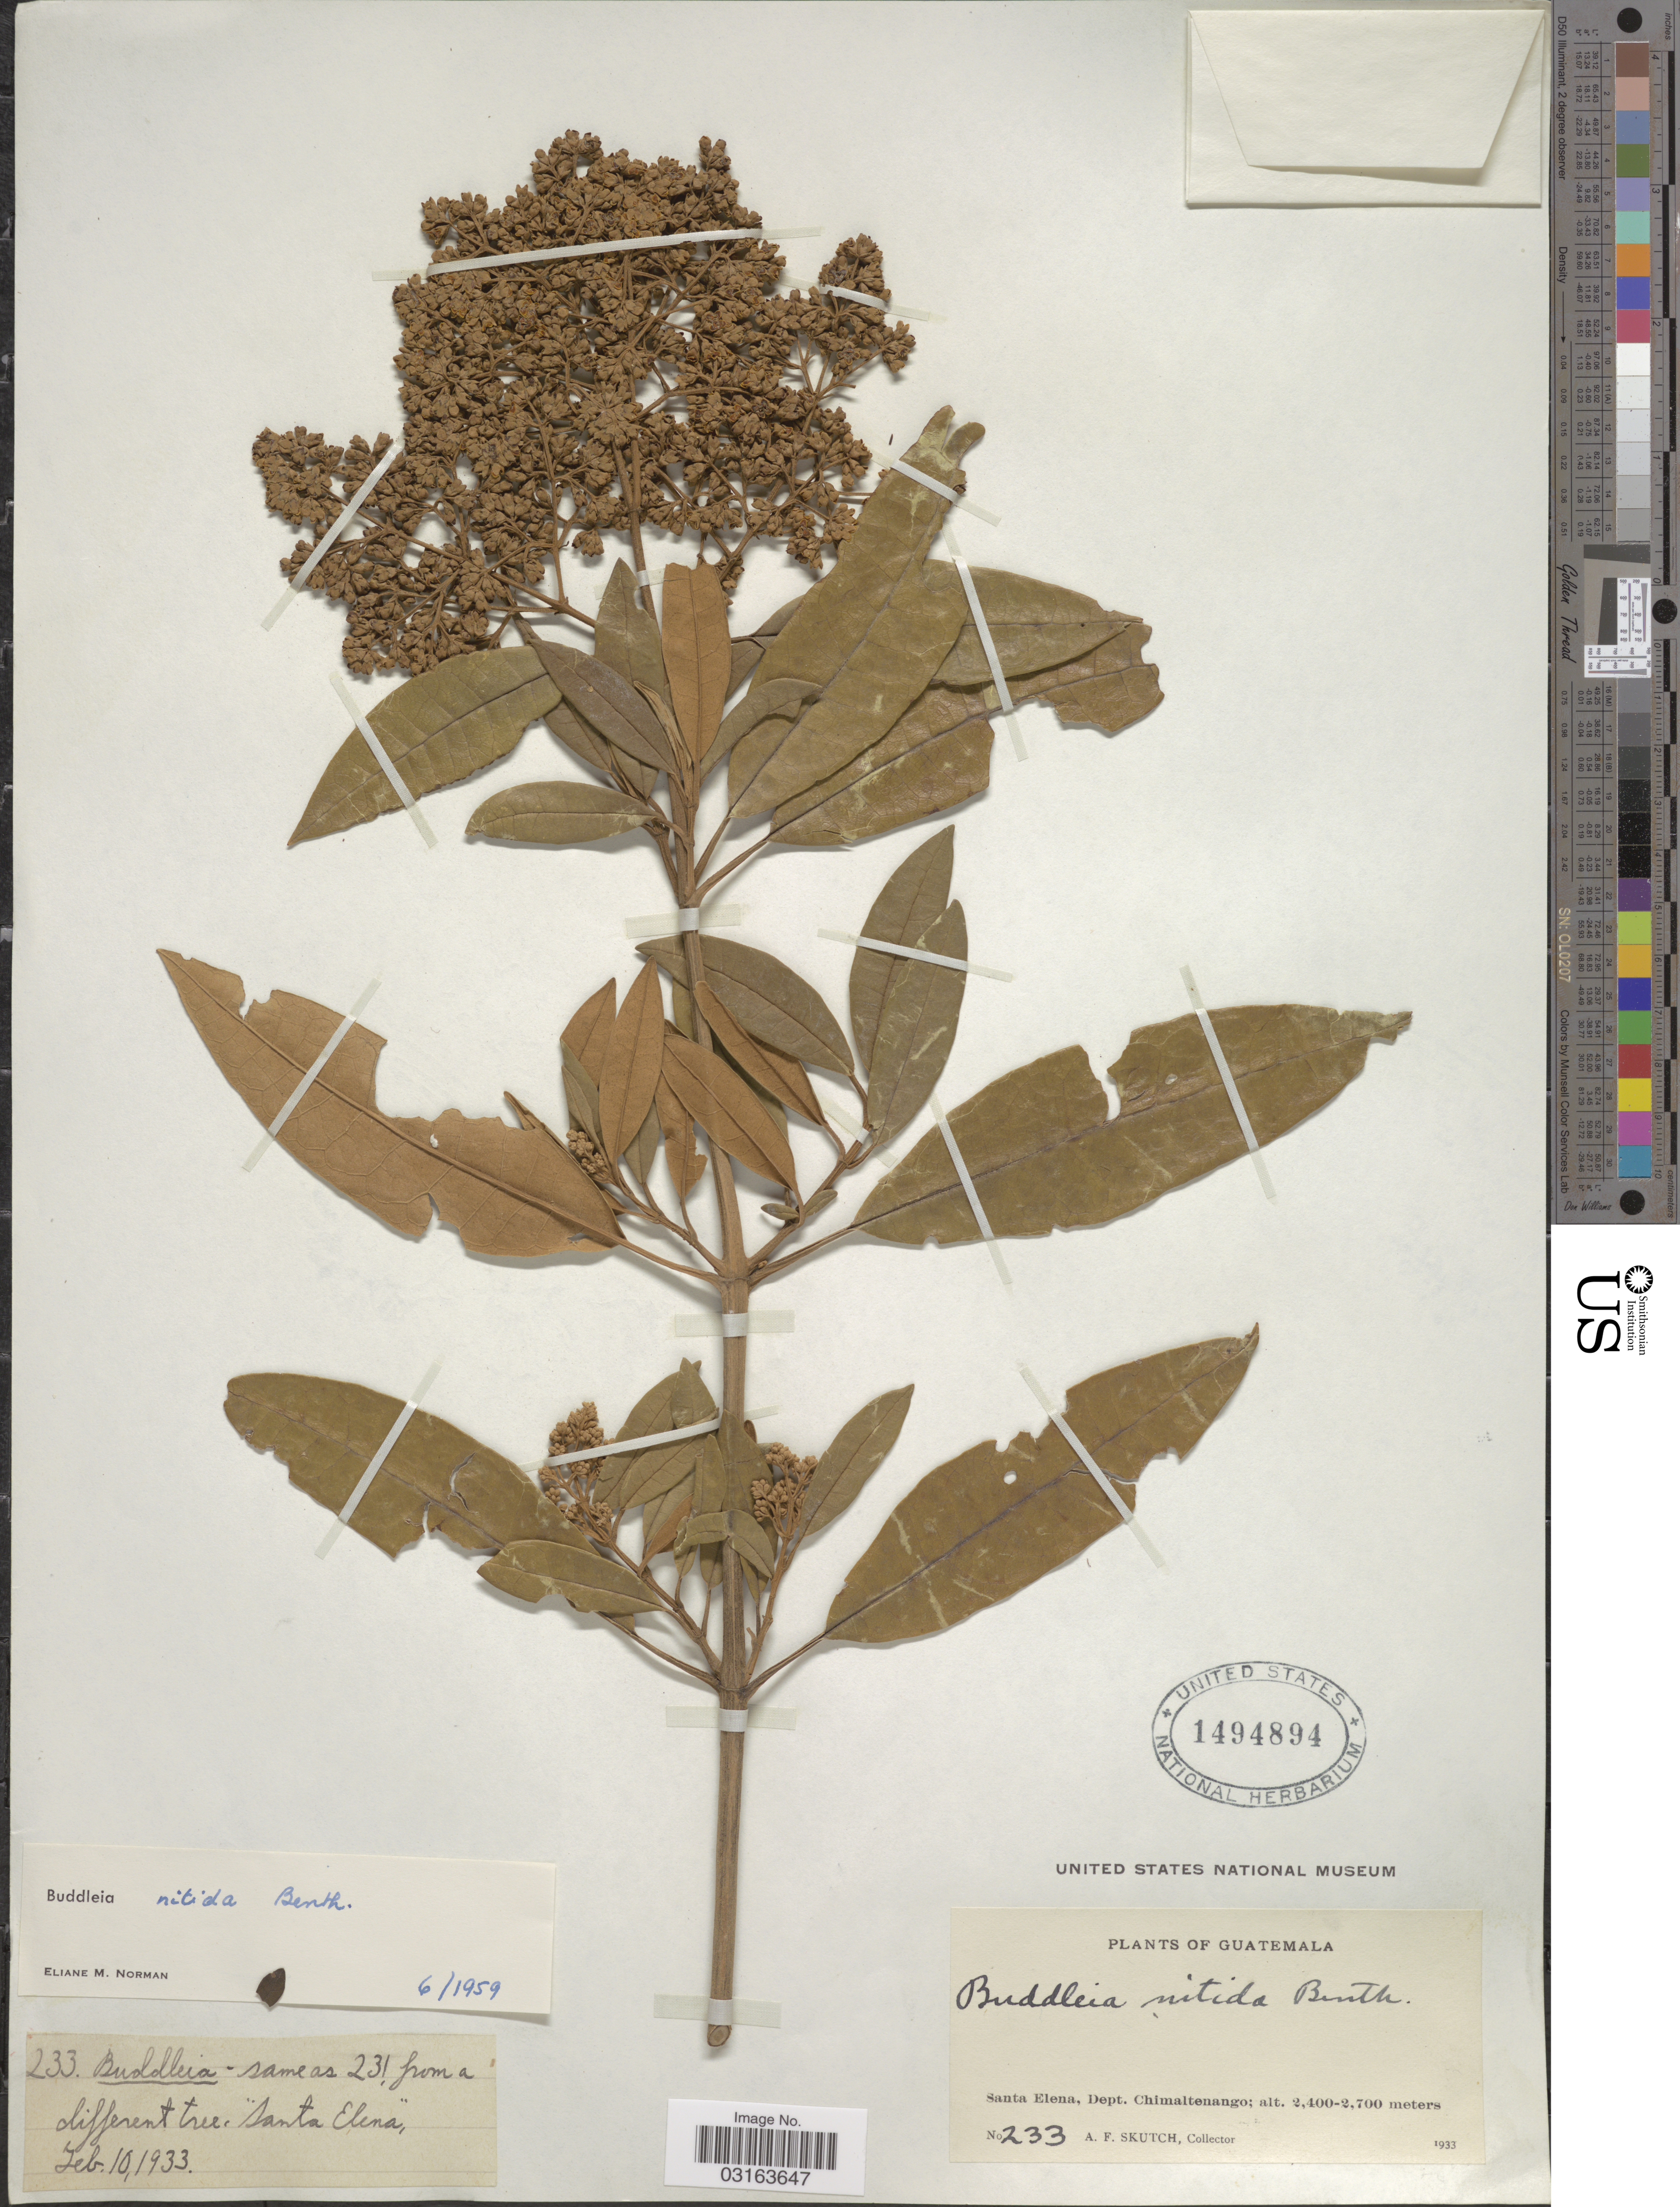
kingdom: Plantae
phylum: Tracheophyta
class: Magnoliopsida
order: Lamiales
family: Scrophulariaceae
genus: Buddleja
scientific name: Buddleja nitida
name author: Benth.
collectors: A. F. Skutch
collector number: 233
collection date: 1933-02-10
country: Guatemala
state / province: Chimaltenango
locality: Santa Elena, Dept. Chimaltenango.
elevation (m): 2400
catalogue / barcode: US 1494894